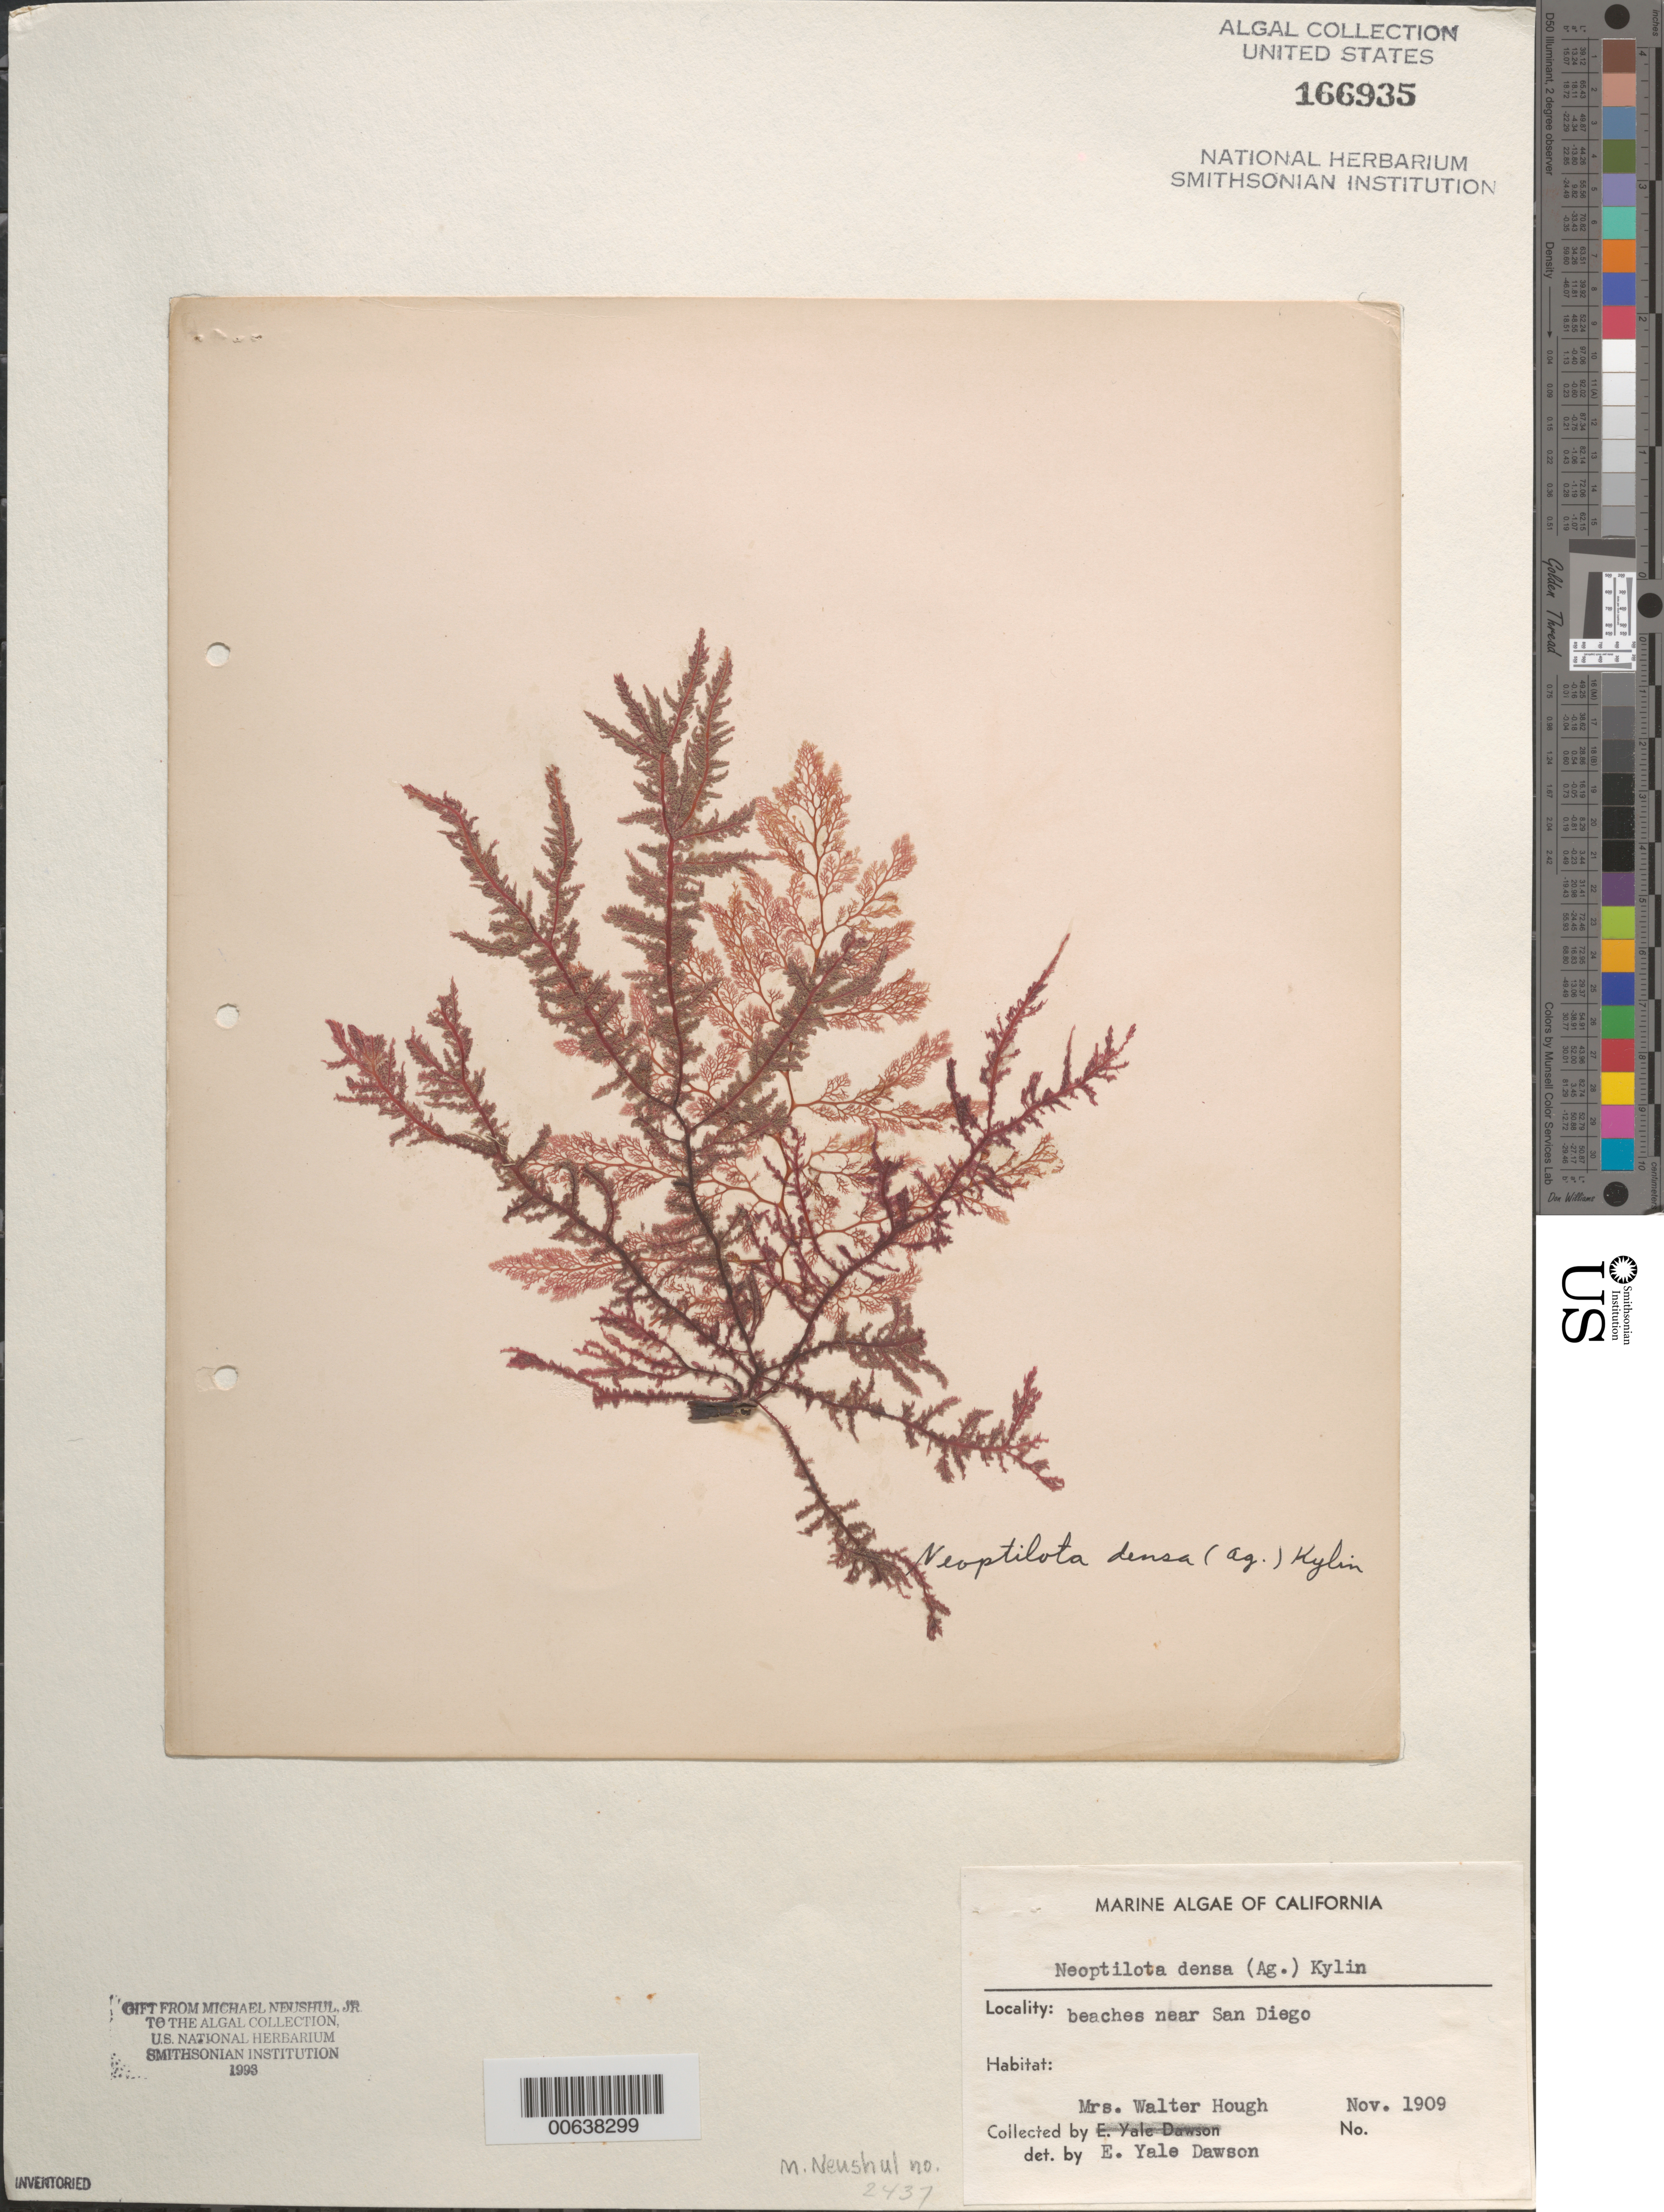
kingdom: Plantae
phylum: Rhodophyta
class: Florideophyceae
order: Ceramiales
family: Wrangeliaceae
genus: Ptilota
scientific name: Ptilota densa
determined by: Algae name updating Project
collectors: Mrs W. Hough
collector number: Neushul 2437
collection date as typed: Nov 1909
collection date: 1909-11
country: United States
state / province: California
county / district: San Diego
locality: Beaches near San Diego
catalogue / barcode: US 166935